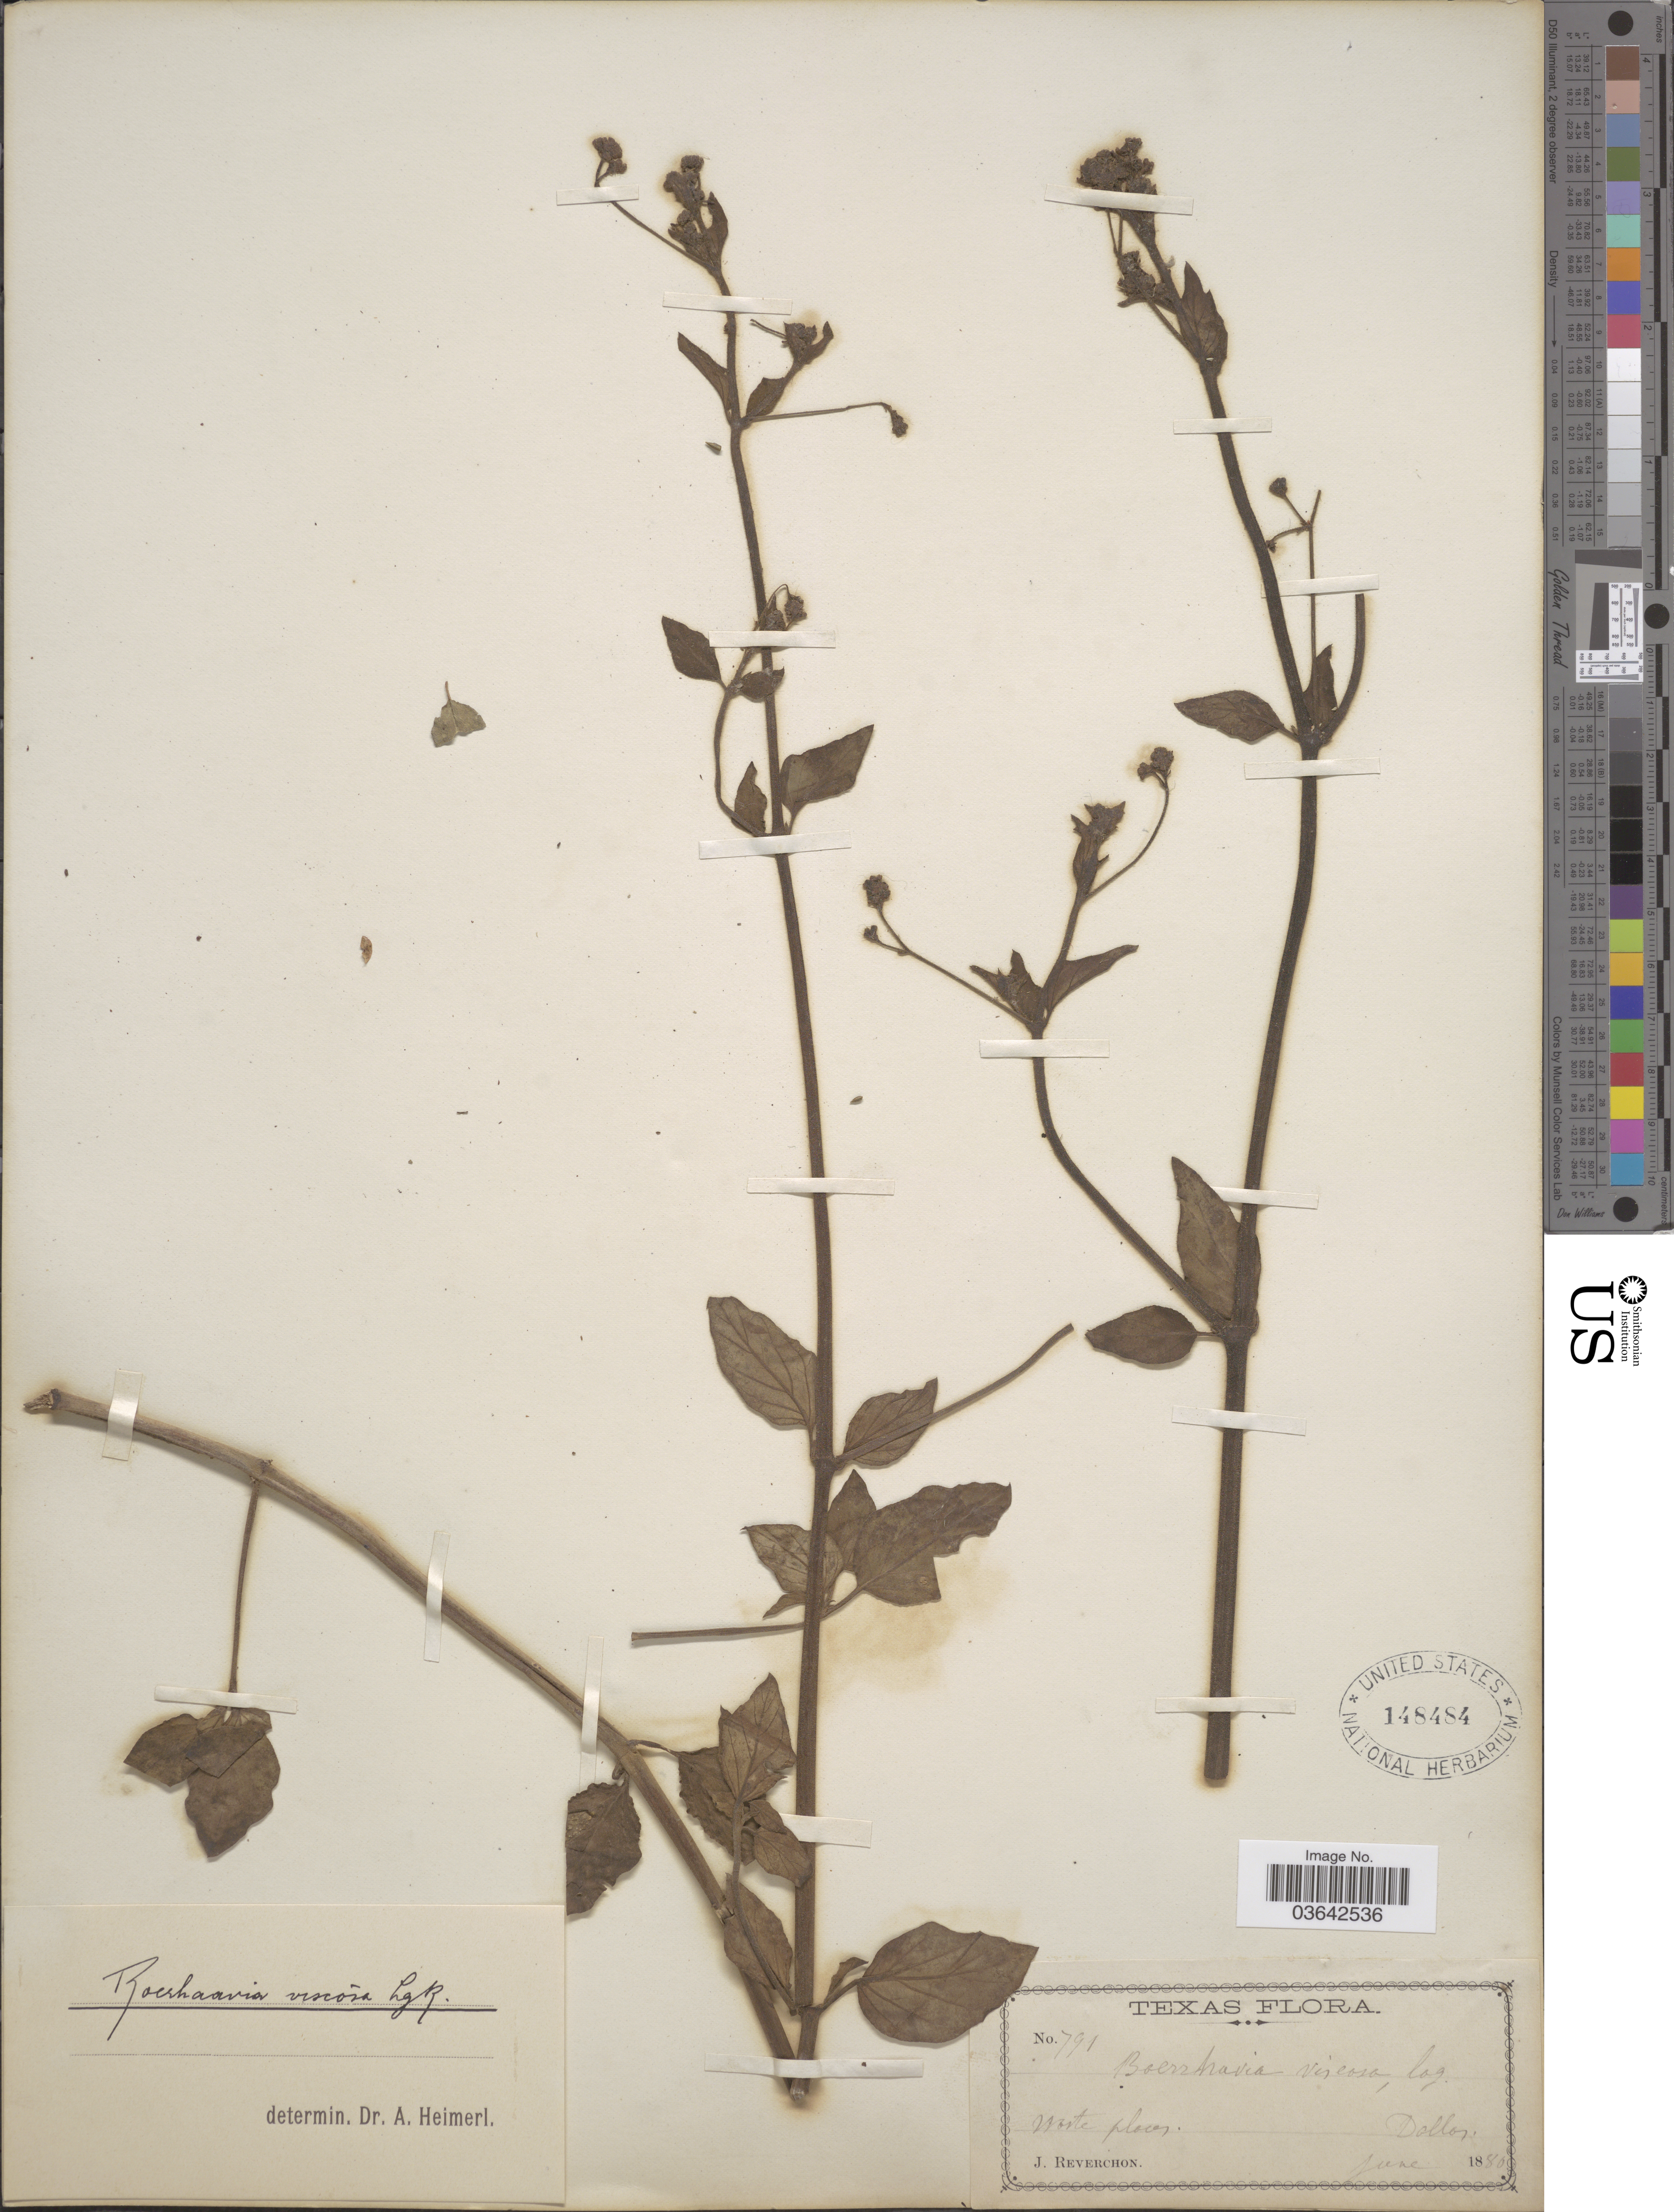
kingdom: Plantae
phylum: Tracheophyta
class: Magnoliopsida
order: Caryophyllales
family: Nyctaginaceae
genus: Boerhavia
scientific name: Boerhavia coccinea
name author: Mill.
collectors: J. Reverchon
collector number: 791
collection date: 1880-06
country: United States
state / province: Texas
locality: Dallas.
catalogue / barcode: US 148484